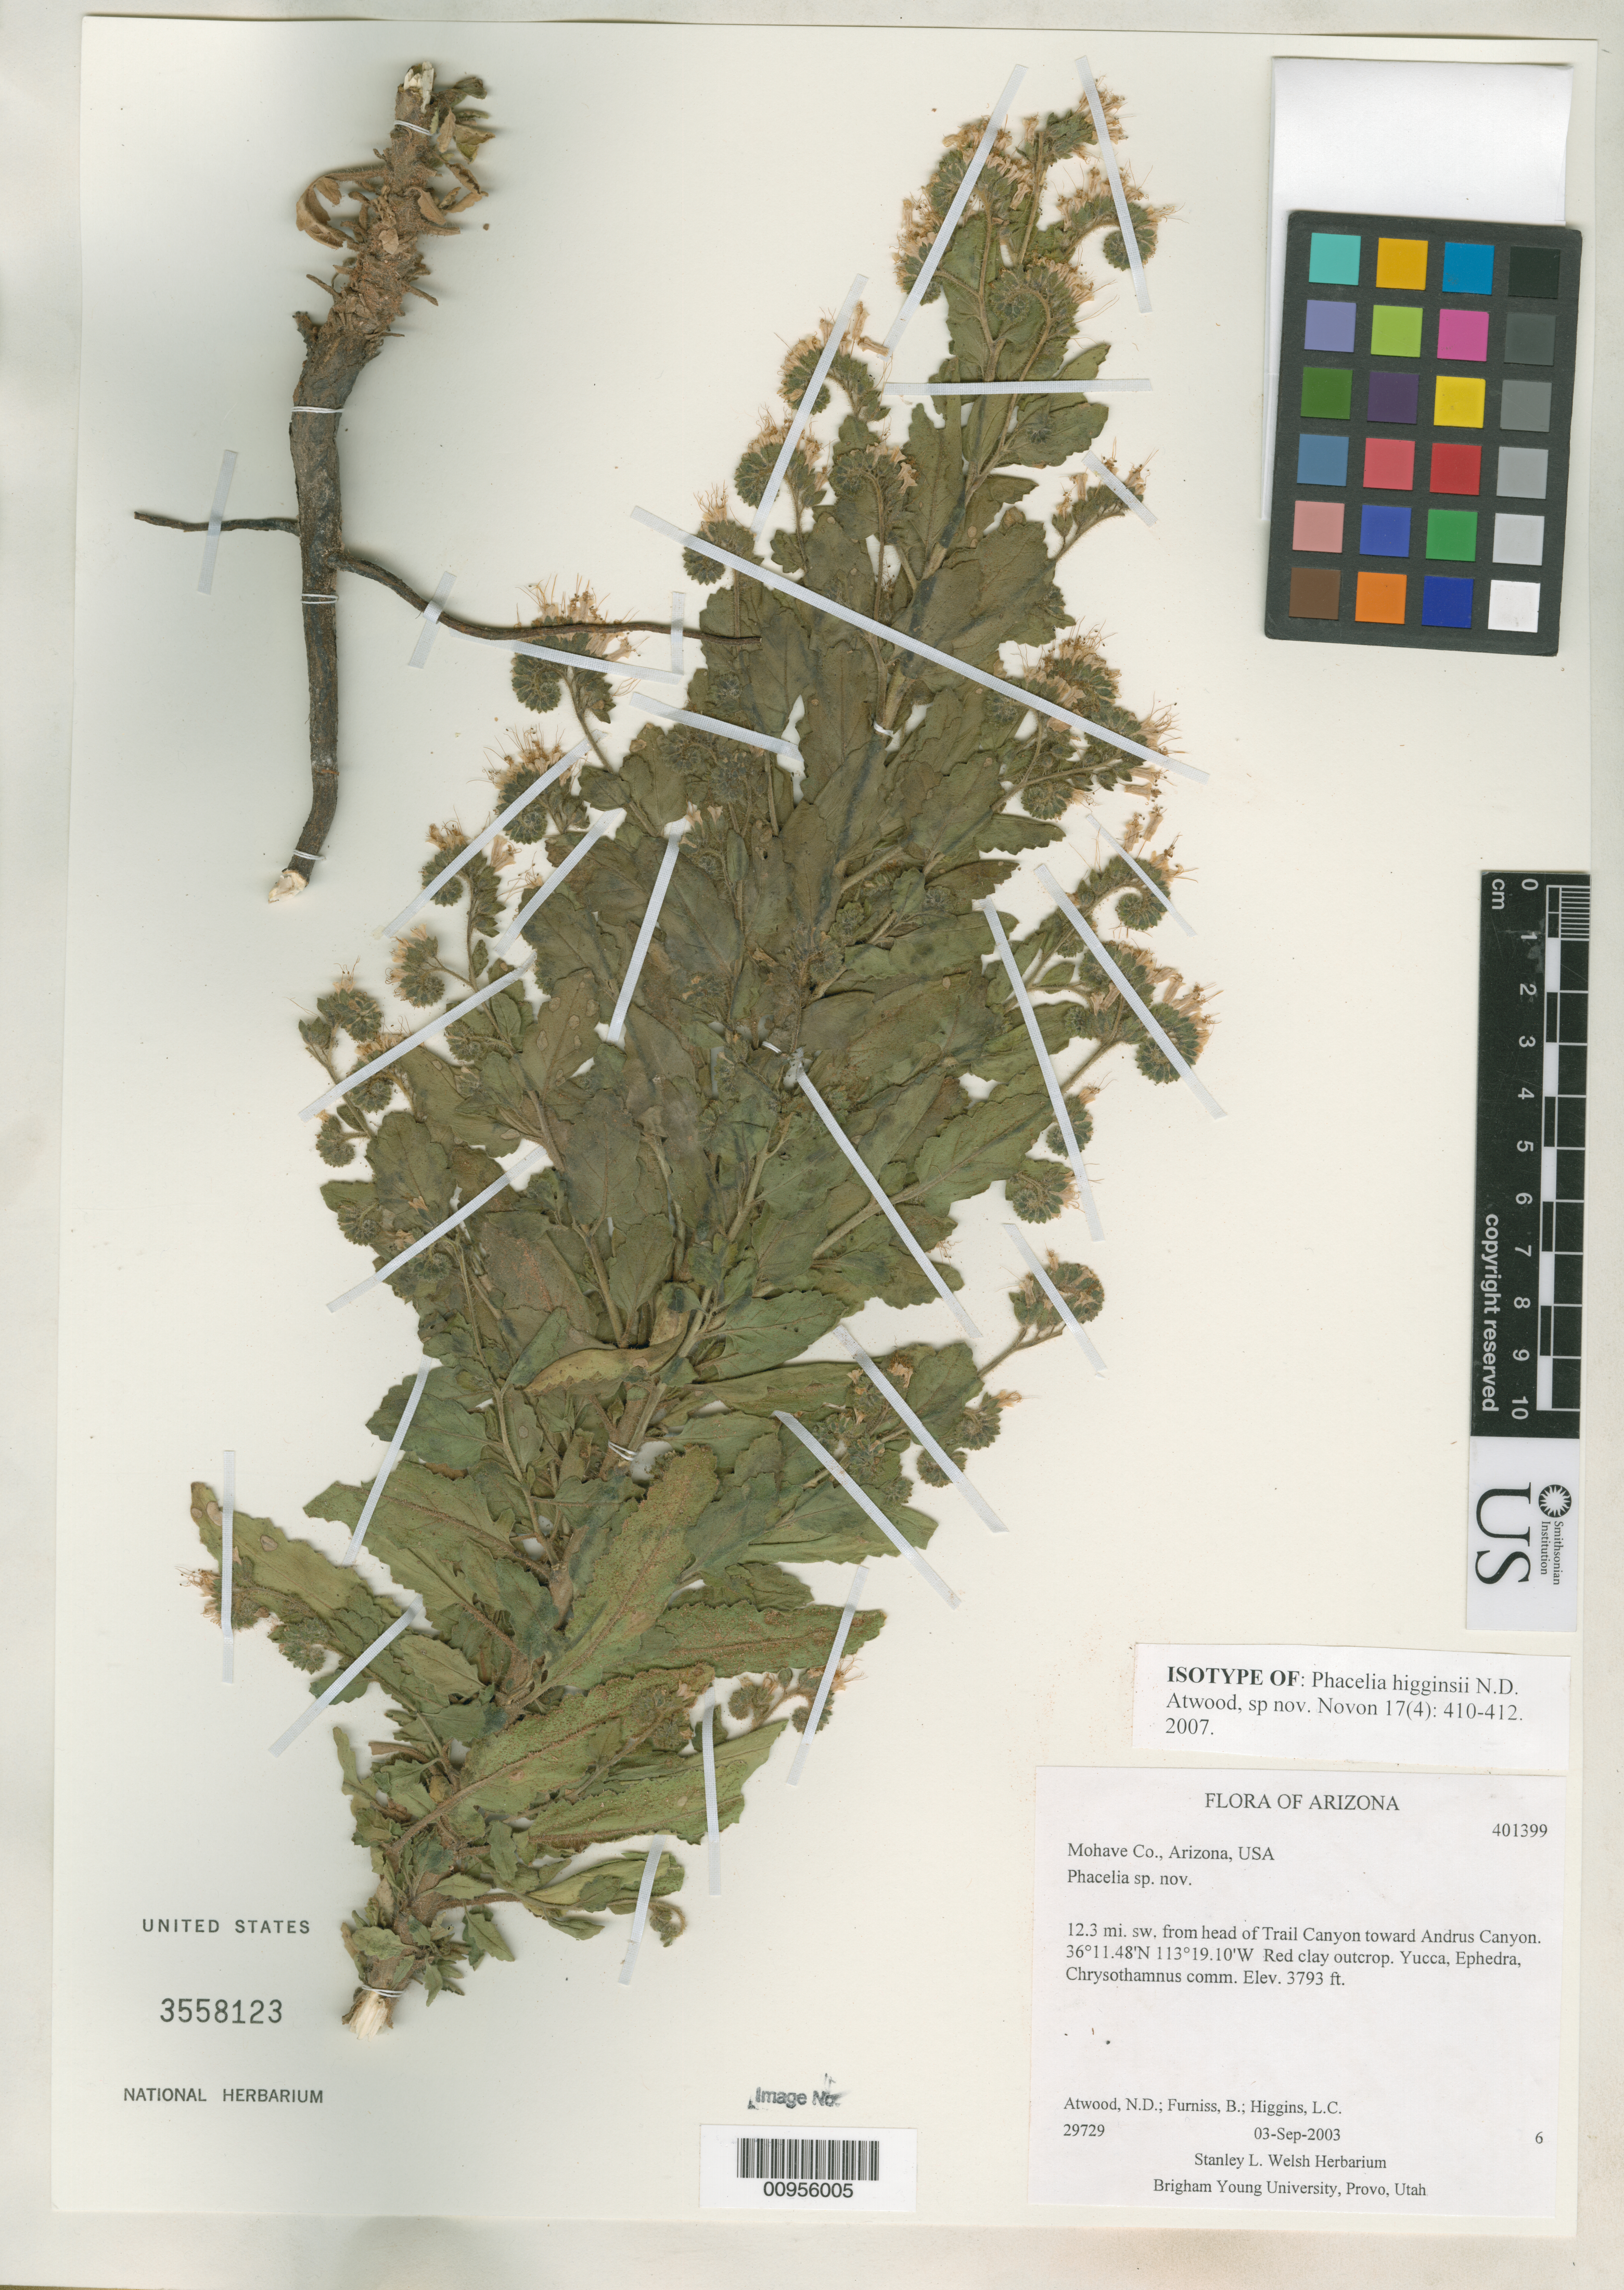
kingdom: Plantae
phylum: Tracheophyta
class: Magnoliopsida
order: Boraginales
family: Hydrophyllaceae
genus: Phacelia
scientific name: Phacelia higginsii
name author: Atwood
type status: Isotype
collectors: N. Atwood, B. Furniss & L. Higgins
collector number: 29729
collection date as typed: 03 Sep 2003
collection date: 2003-09-03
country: United States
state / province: Arizona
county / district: Mohave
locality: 12.3 mi. SW from head of Trail Canyon toward Andrus Canyon.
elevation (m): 851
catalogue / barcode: US 3558123